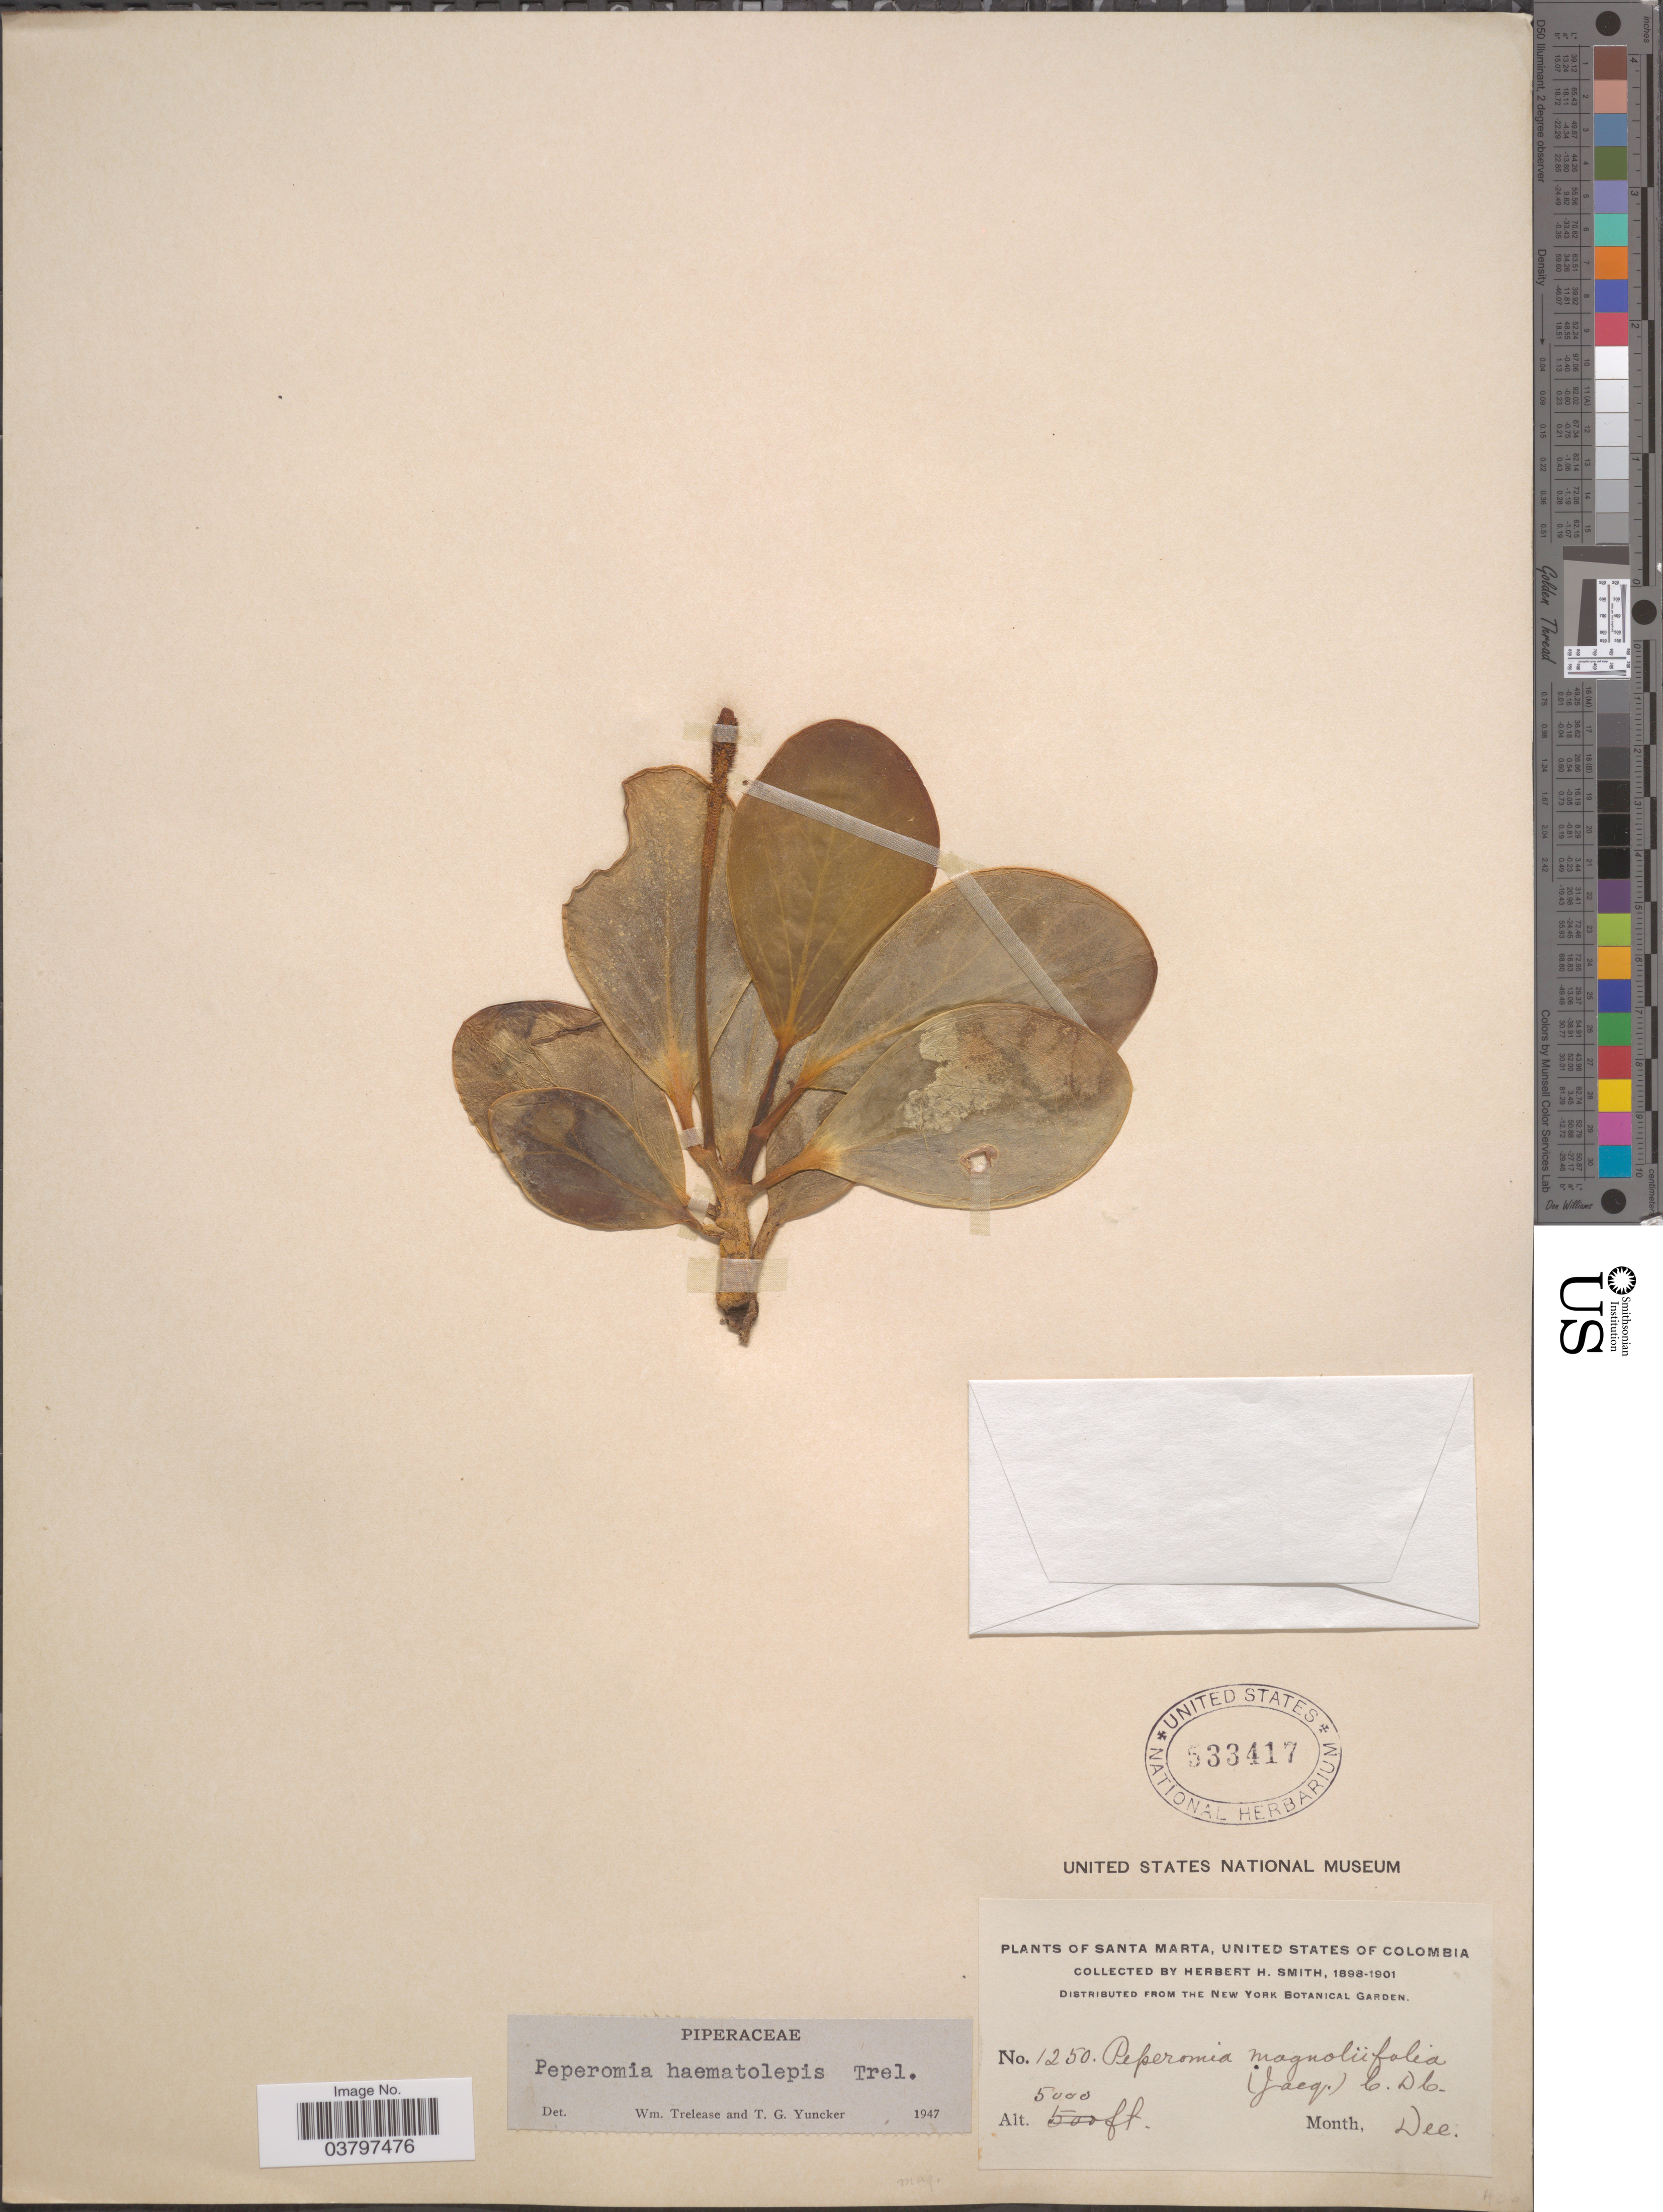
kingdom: Plantae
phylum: Tracheophyta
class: Magnoliopsida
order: Piperales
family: Piperaceae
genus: Peperomia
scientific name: Peperomia haematolepis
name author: Trel.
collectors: Herbert H. Smith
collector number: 1250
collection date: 1898-12/1901-12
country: Colombia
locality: Santa Marta, United States of Colombia.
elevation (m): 1524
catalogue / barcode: US 533417